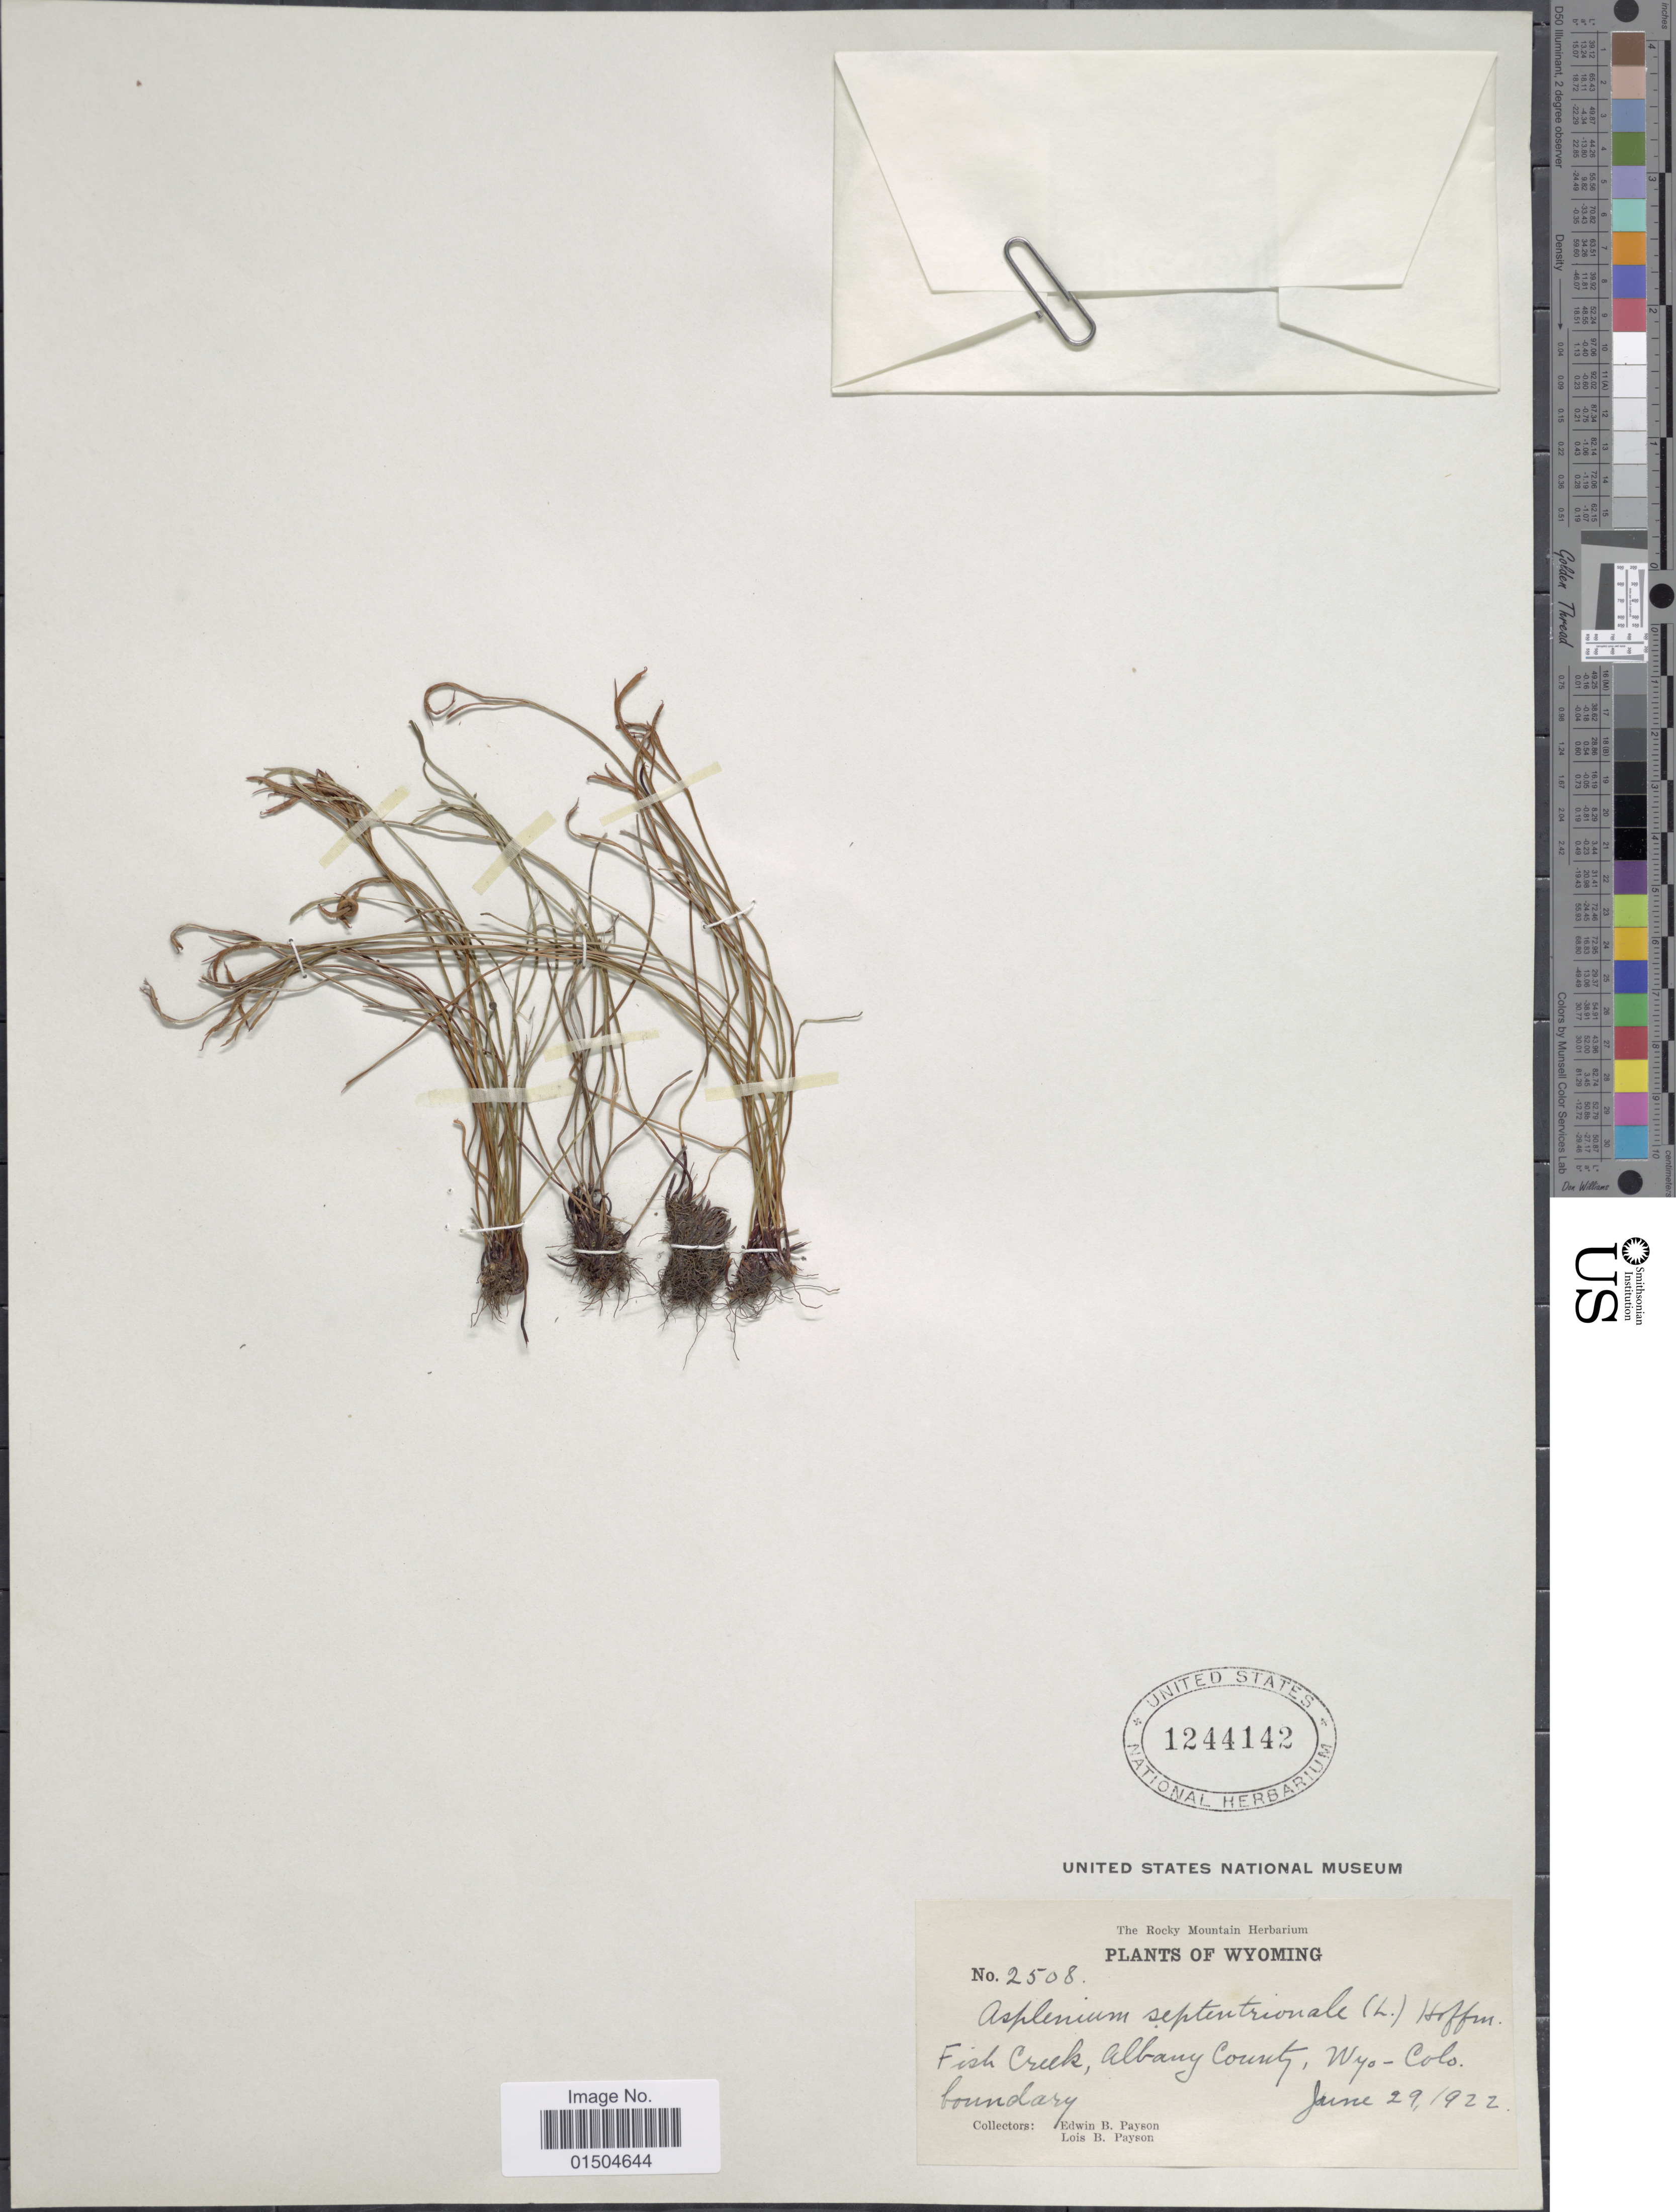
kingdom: Plantae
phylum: Tracheophyta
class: Polypodiopsida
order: Polypodiales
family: Aspleniaceae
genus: Asplenium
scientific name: Asplenium septentrionale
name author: (L.) Hoffm.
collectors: E. B. Payson & L. Payson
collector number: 2508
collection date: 1922-06-29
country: United States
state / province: Wyoming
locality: Wyoming. Fish Creek, Albany County, Wyo-Colo.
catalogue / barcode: US 1244142